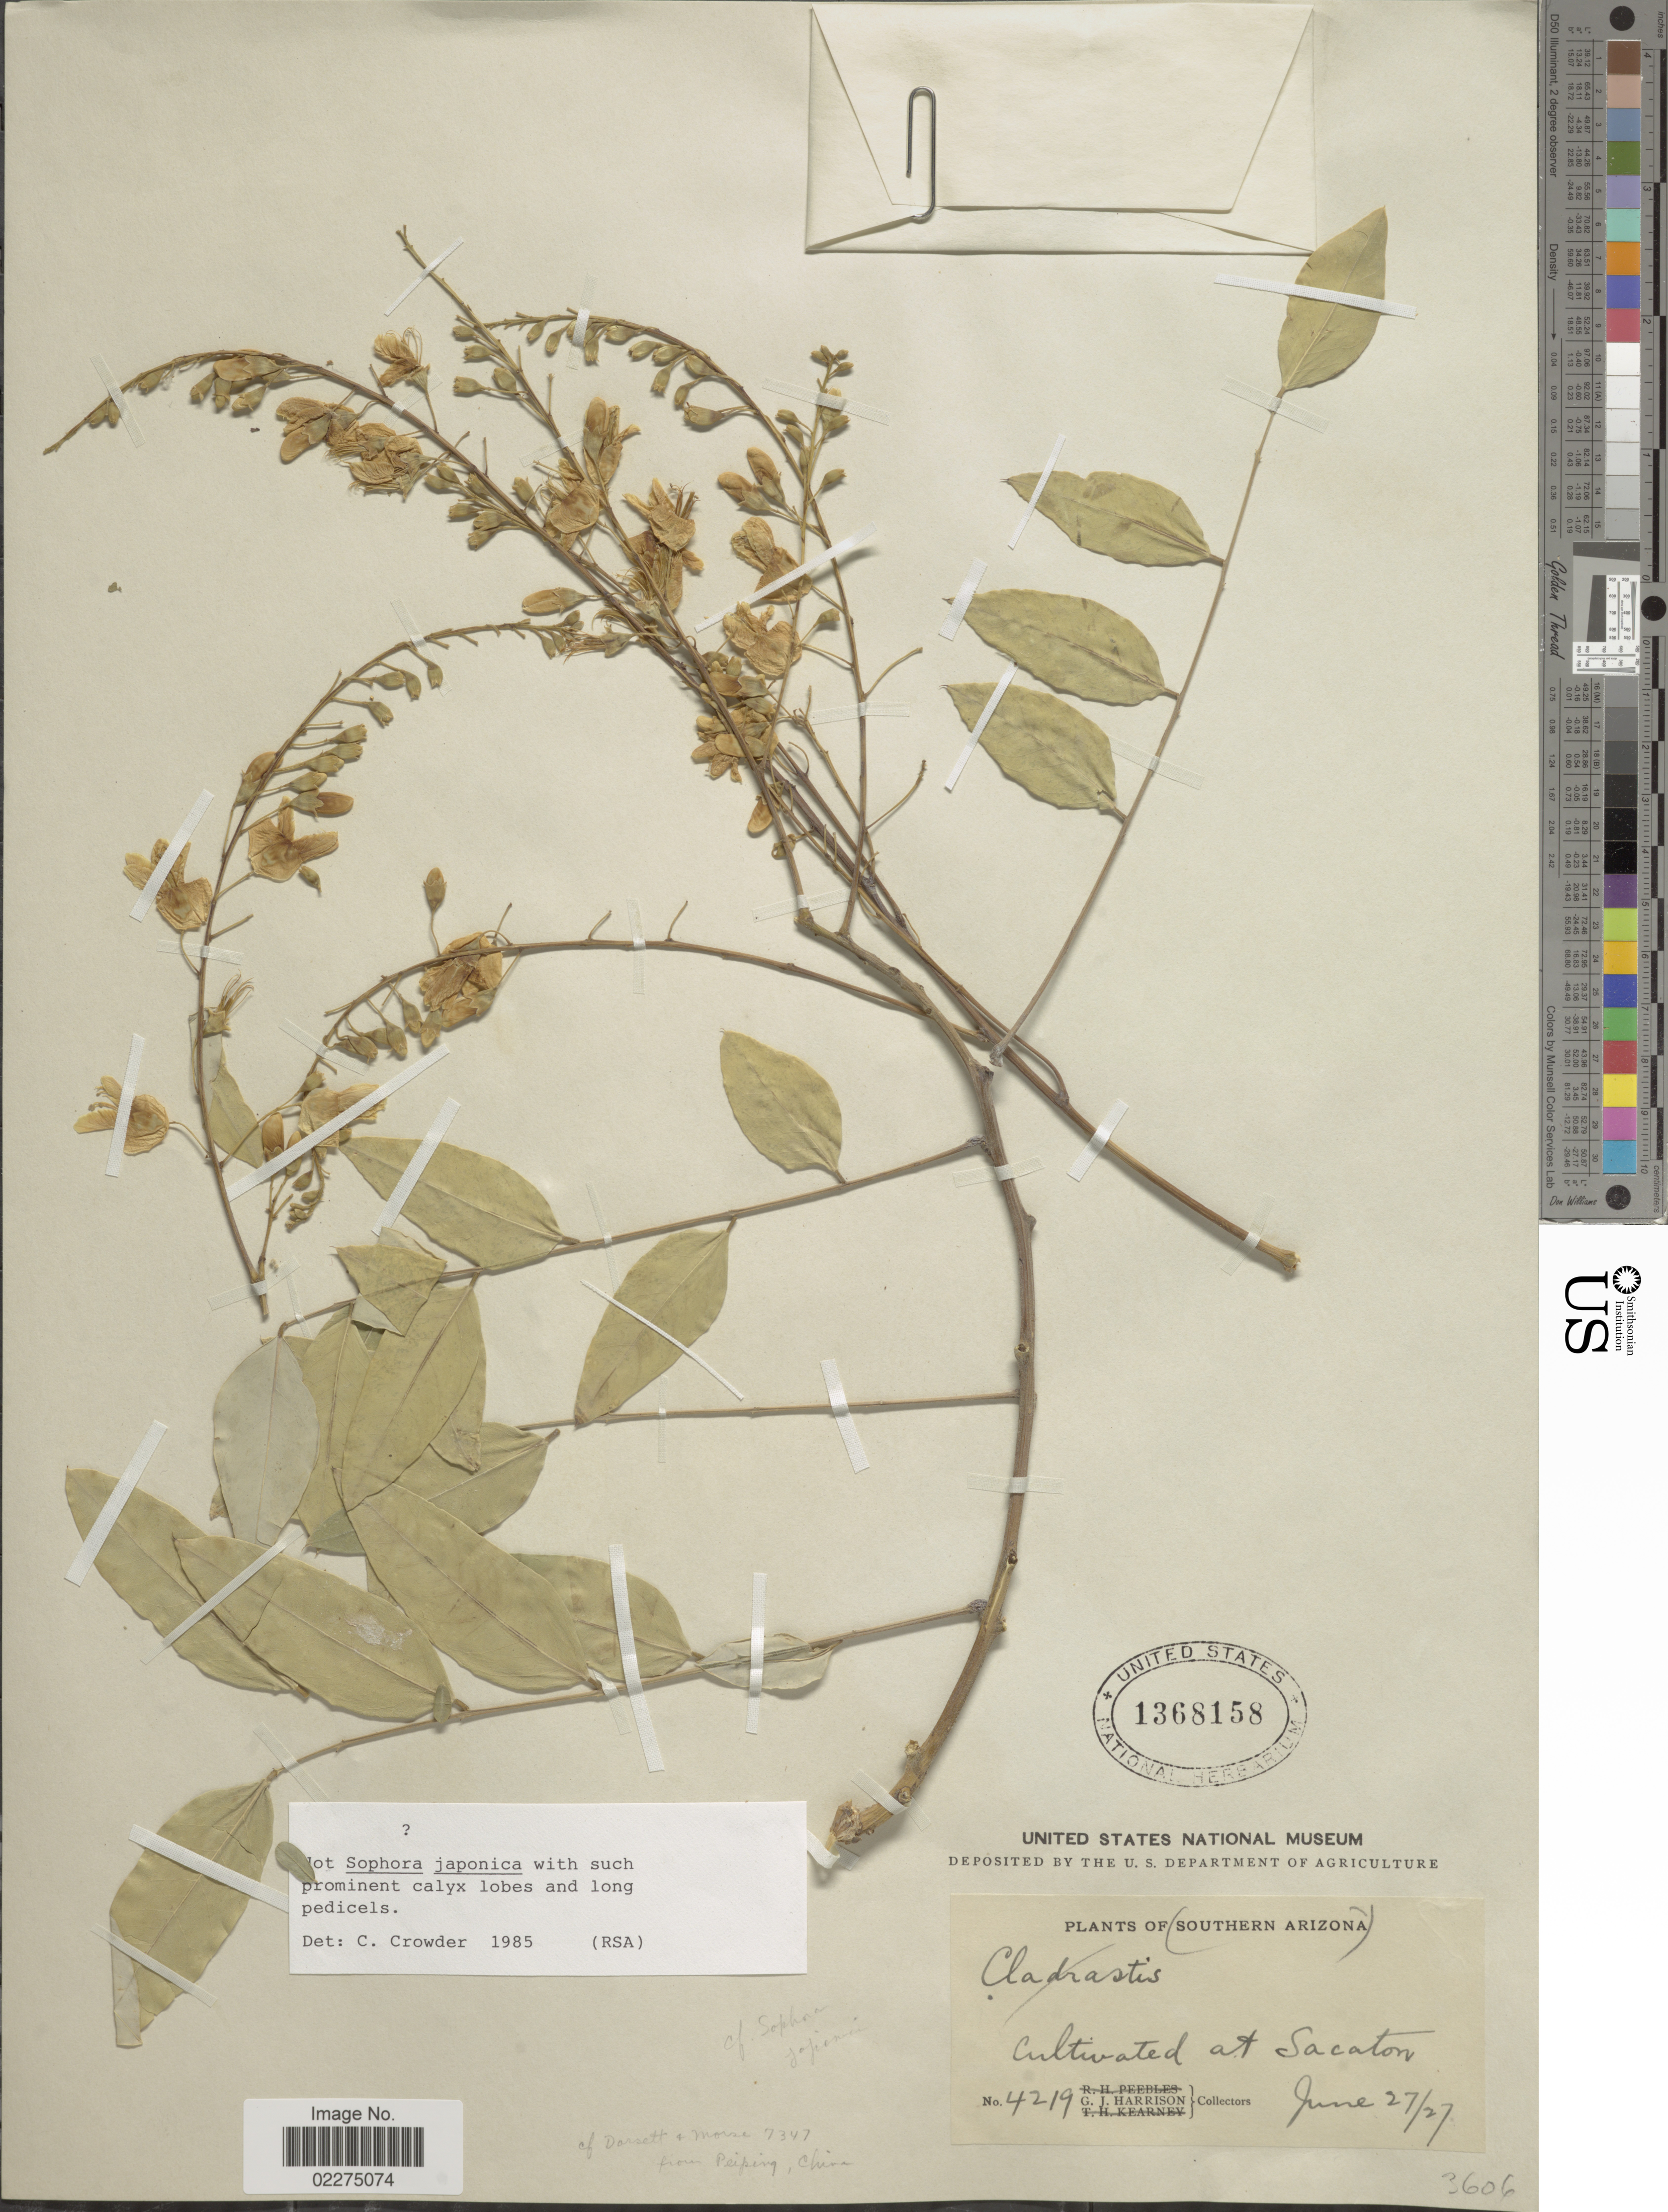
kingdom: Plantae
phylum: Tracheophyta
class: Magnoliopsida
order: Fabales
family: Fabaceae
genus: Sophora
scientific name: Sophora sp.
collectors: G. J. Harrison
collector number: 4219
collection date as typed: Transcribed d/m/y: 27/6/27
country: United States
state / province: Arizona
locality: Southern Arizona. Sacaton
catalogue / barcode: US 1368158